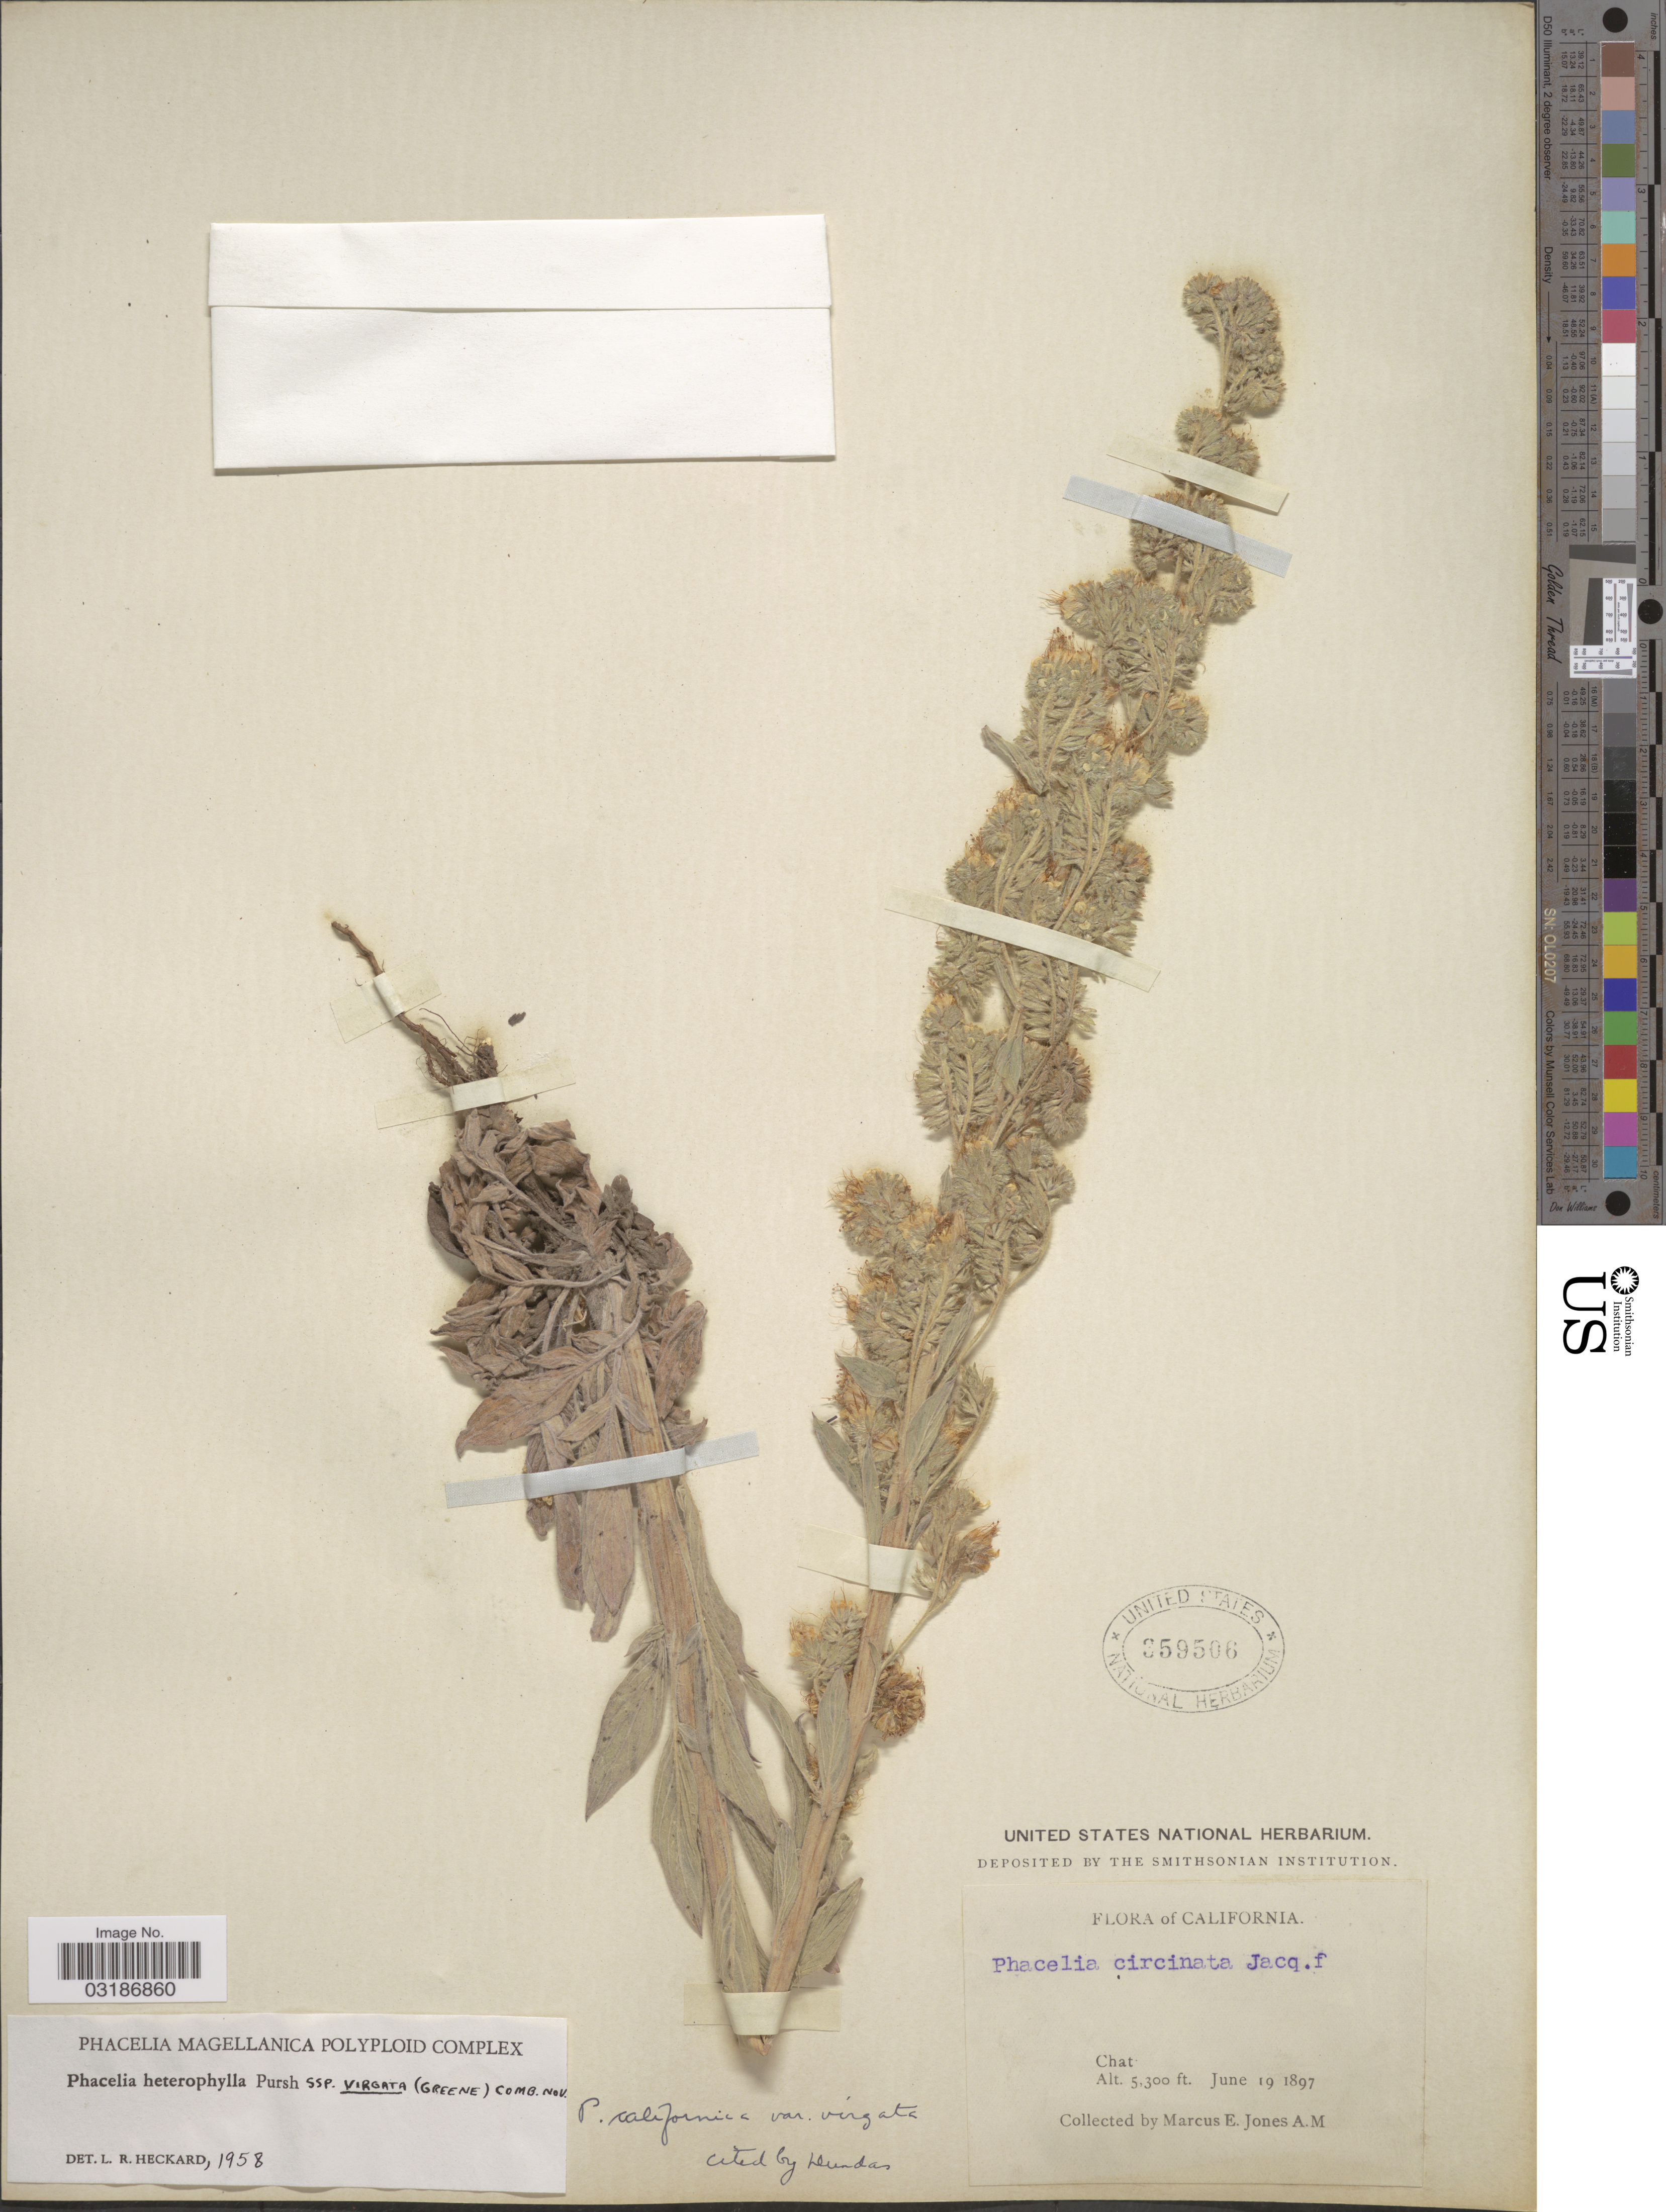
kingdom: Plantae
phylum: Tracheophyta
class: Magnoliopsida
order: Boraginales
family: Hydrophyllaceae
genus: Phacelia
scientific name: Phacelia heterophylla subsp. virgata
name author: (Greene) Heckard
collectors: M. E. Jones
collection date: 1897-06-19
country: United States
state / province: California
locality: Chat.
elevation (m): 1615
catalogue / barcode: US 359506